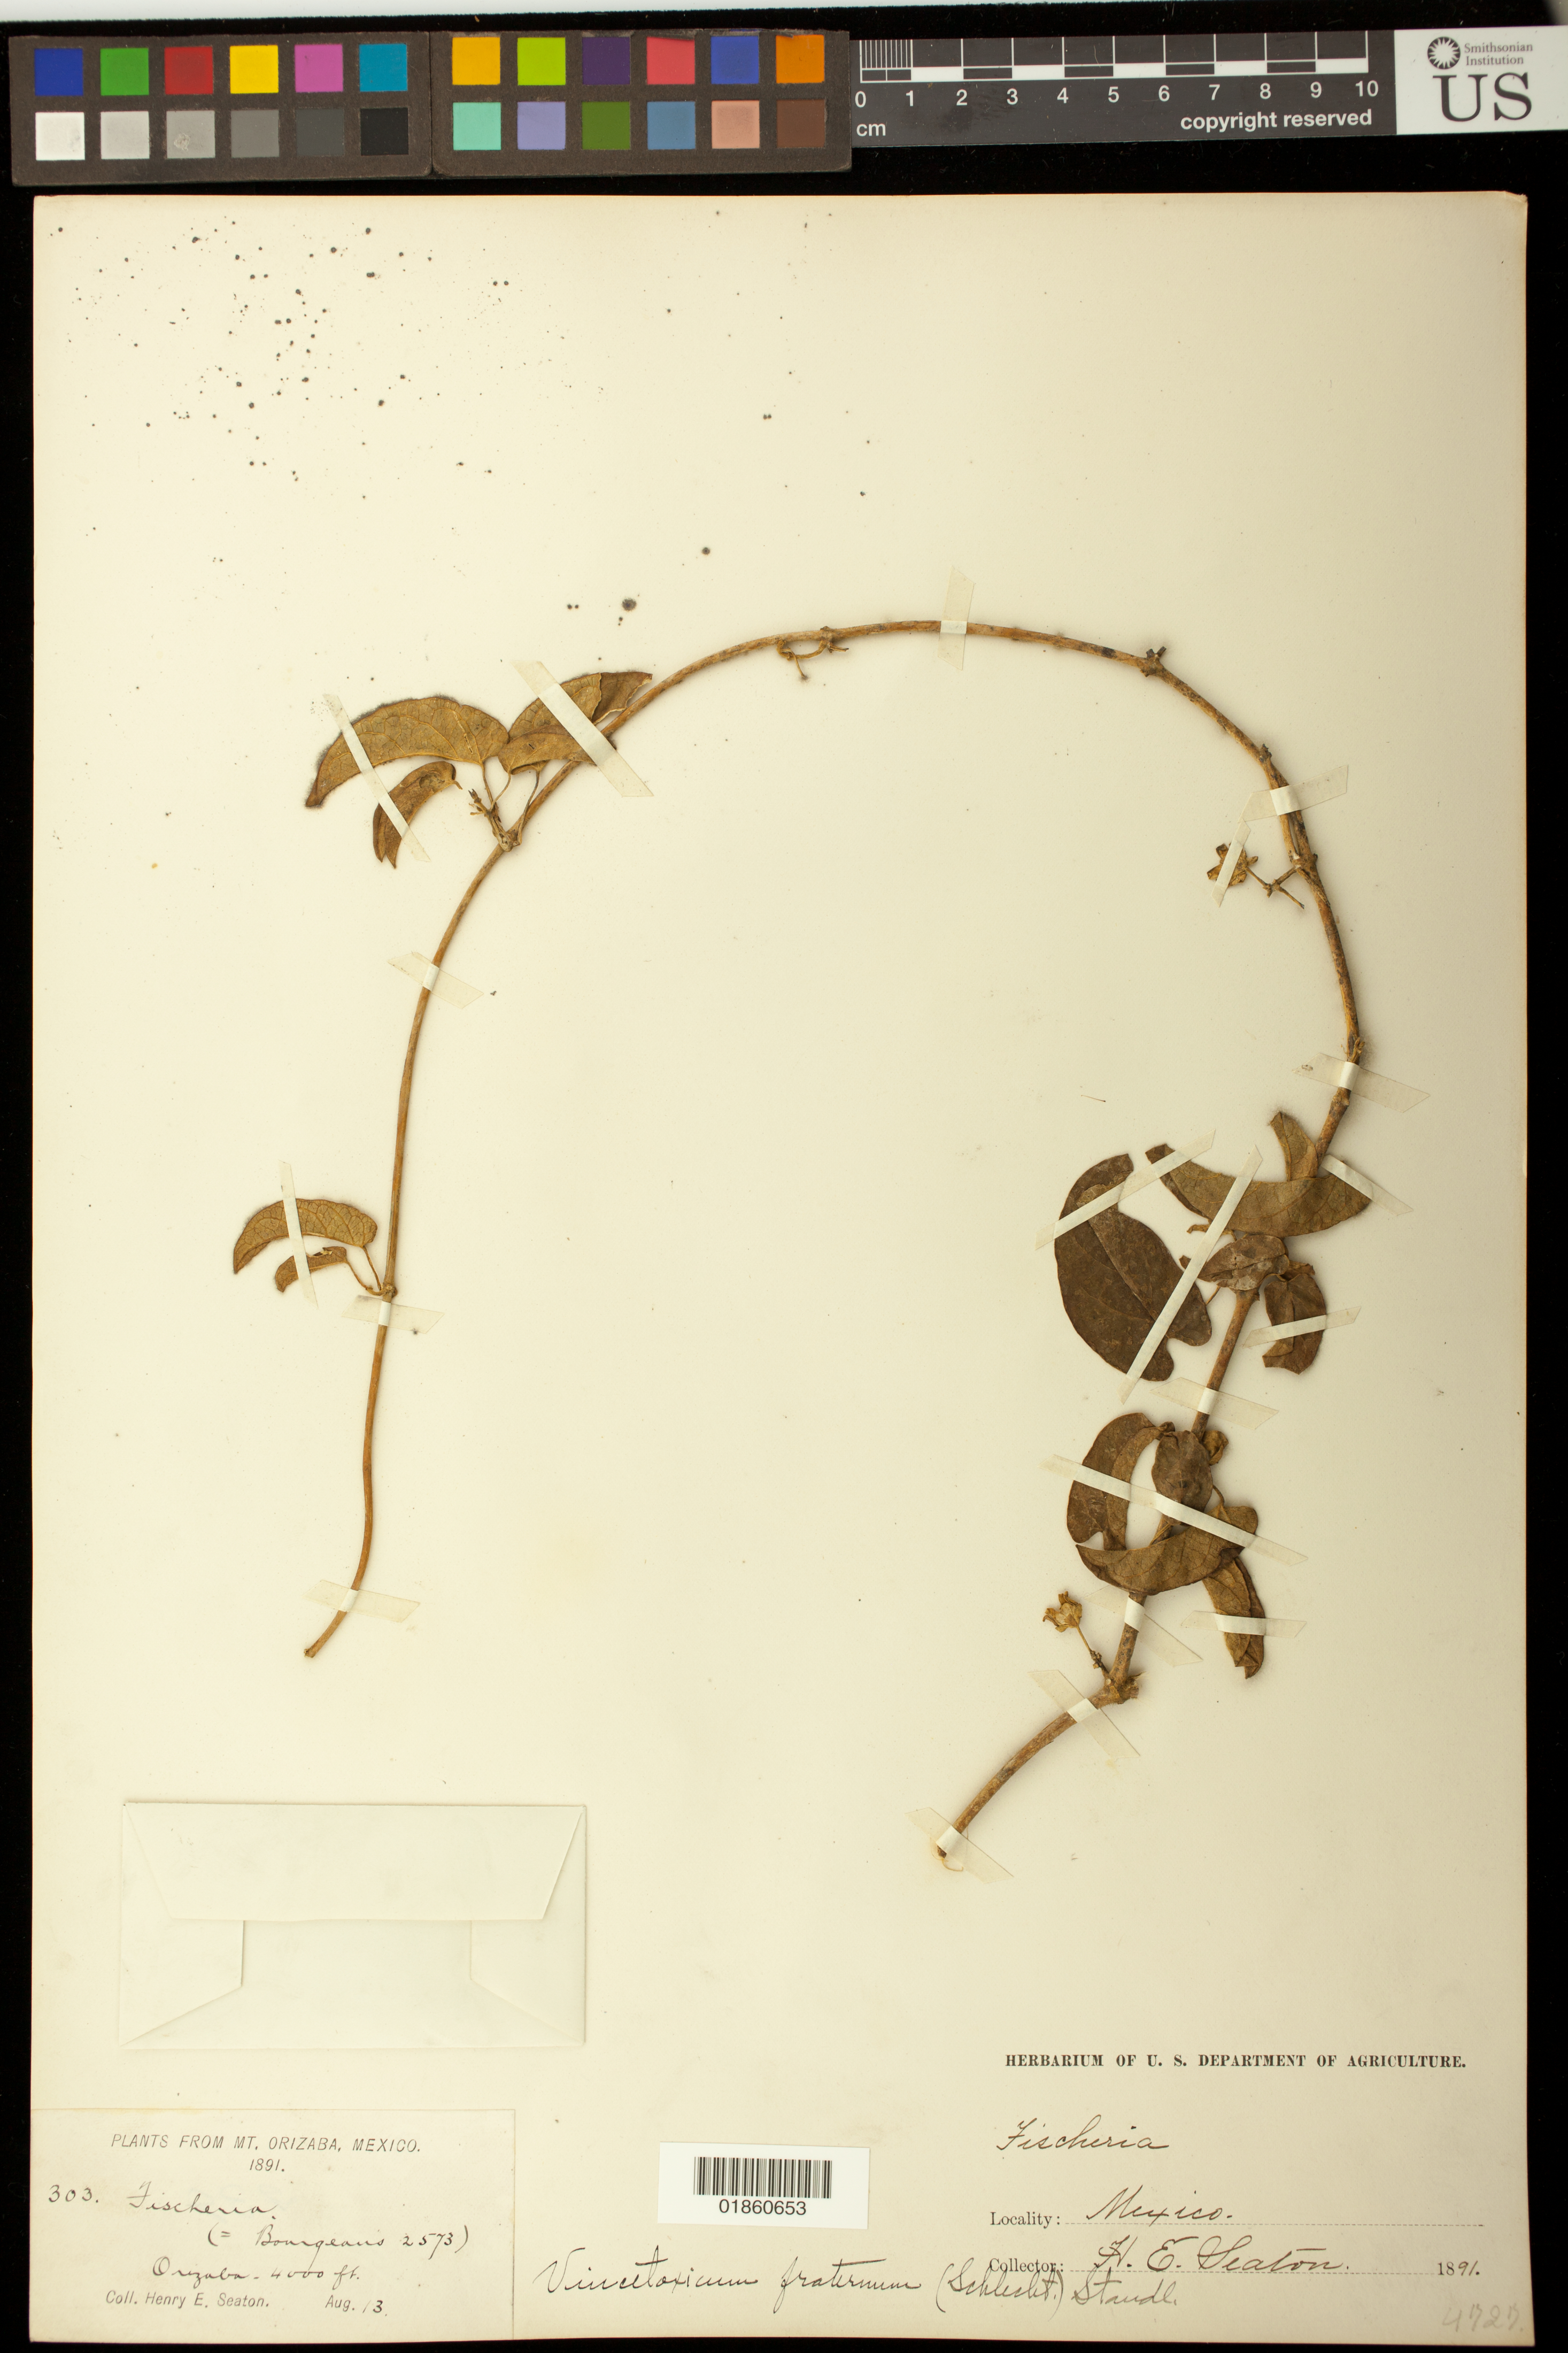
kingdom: Plantae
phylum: Tracheophyta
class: Magnoliopsida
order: Gentianales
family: Apocynaceae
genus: Gonolobus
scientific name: Gonolobus fraternus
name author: Schltdl.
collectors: H. E. Seaton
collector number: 303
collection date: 1891-08-13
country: Mexico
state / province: Veracruz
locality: Mt. Orizaba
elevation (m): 1219